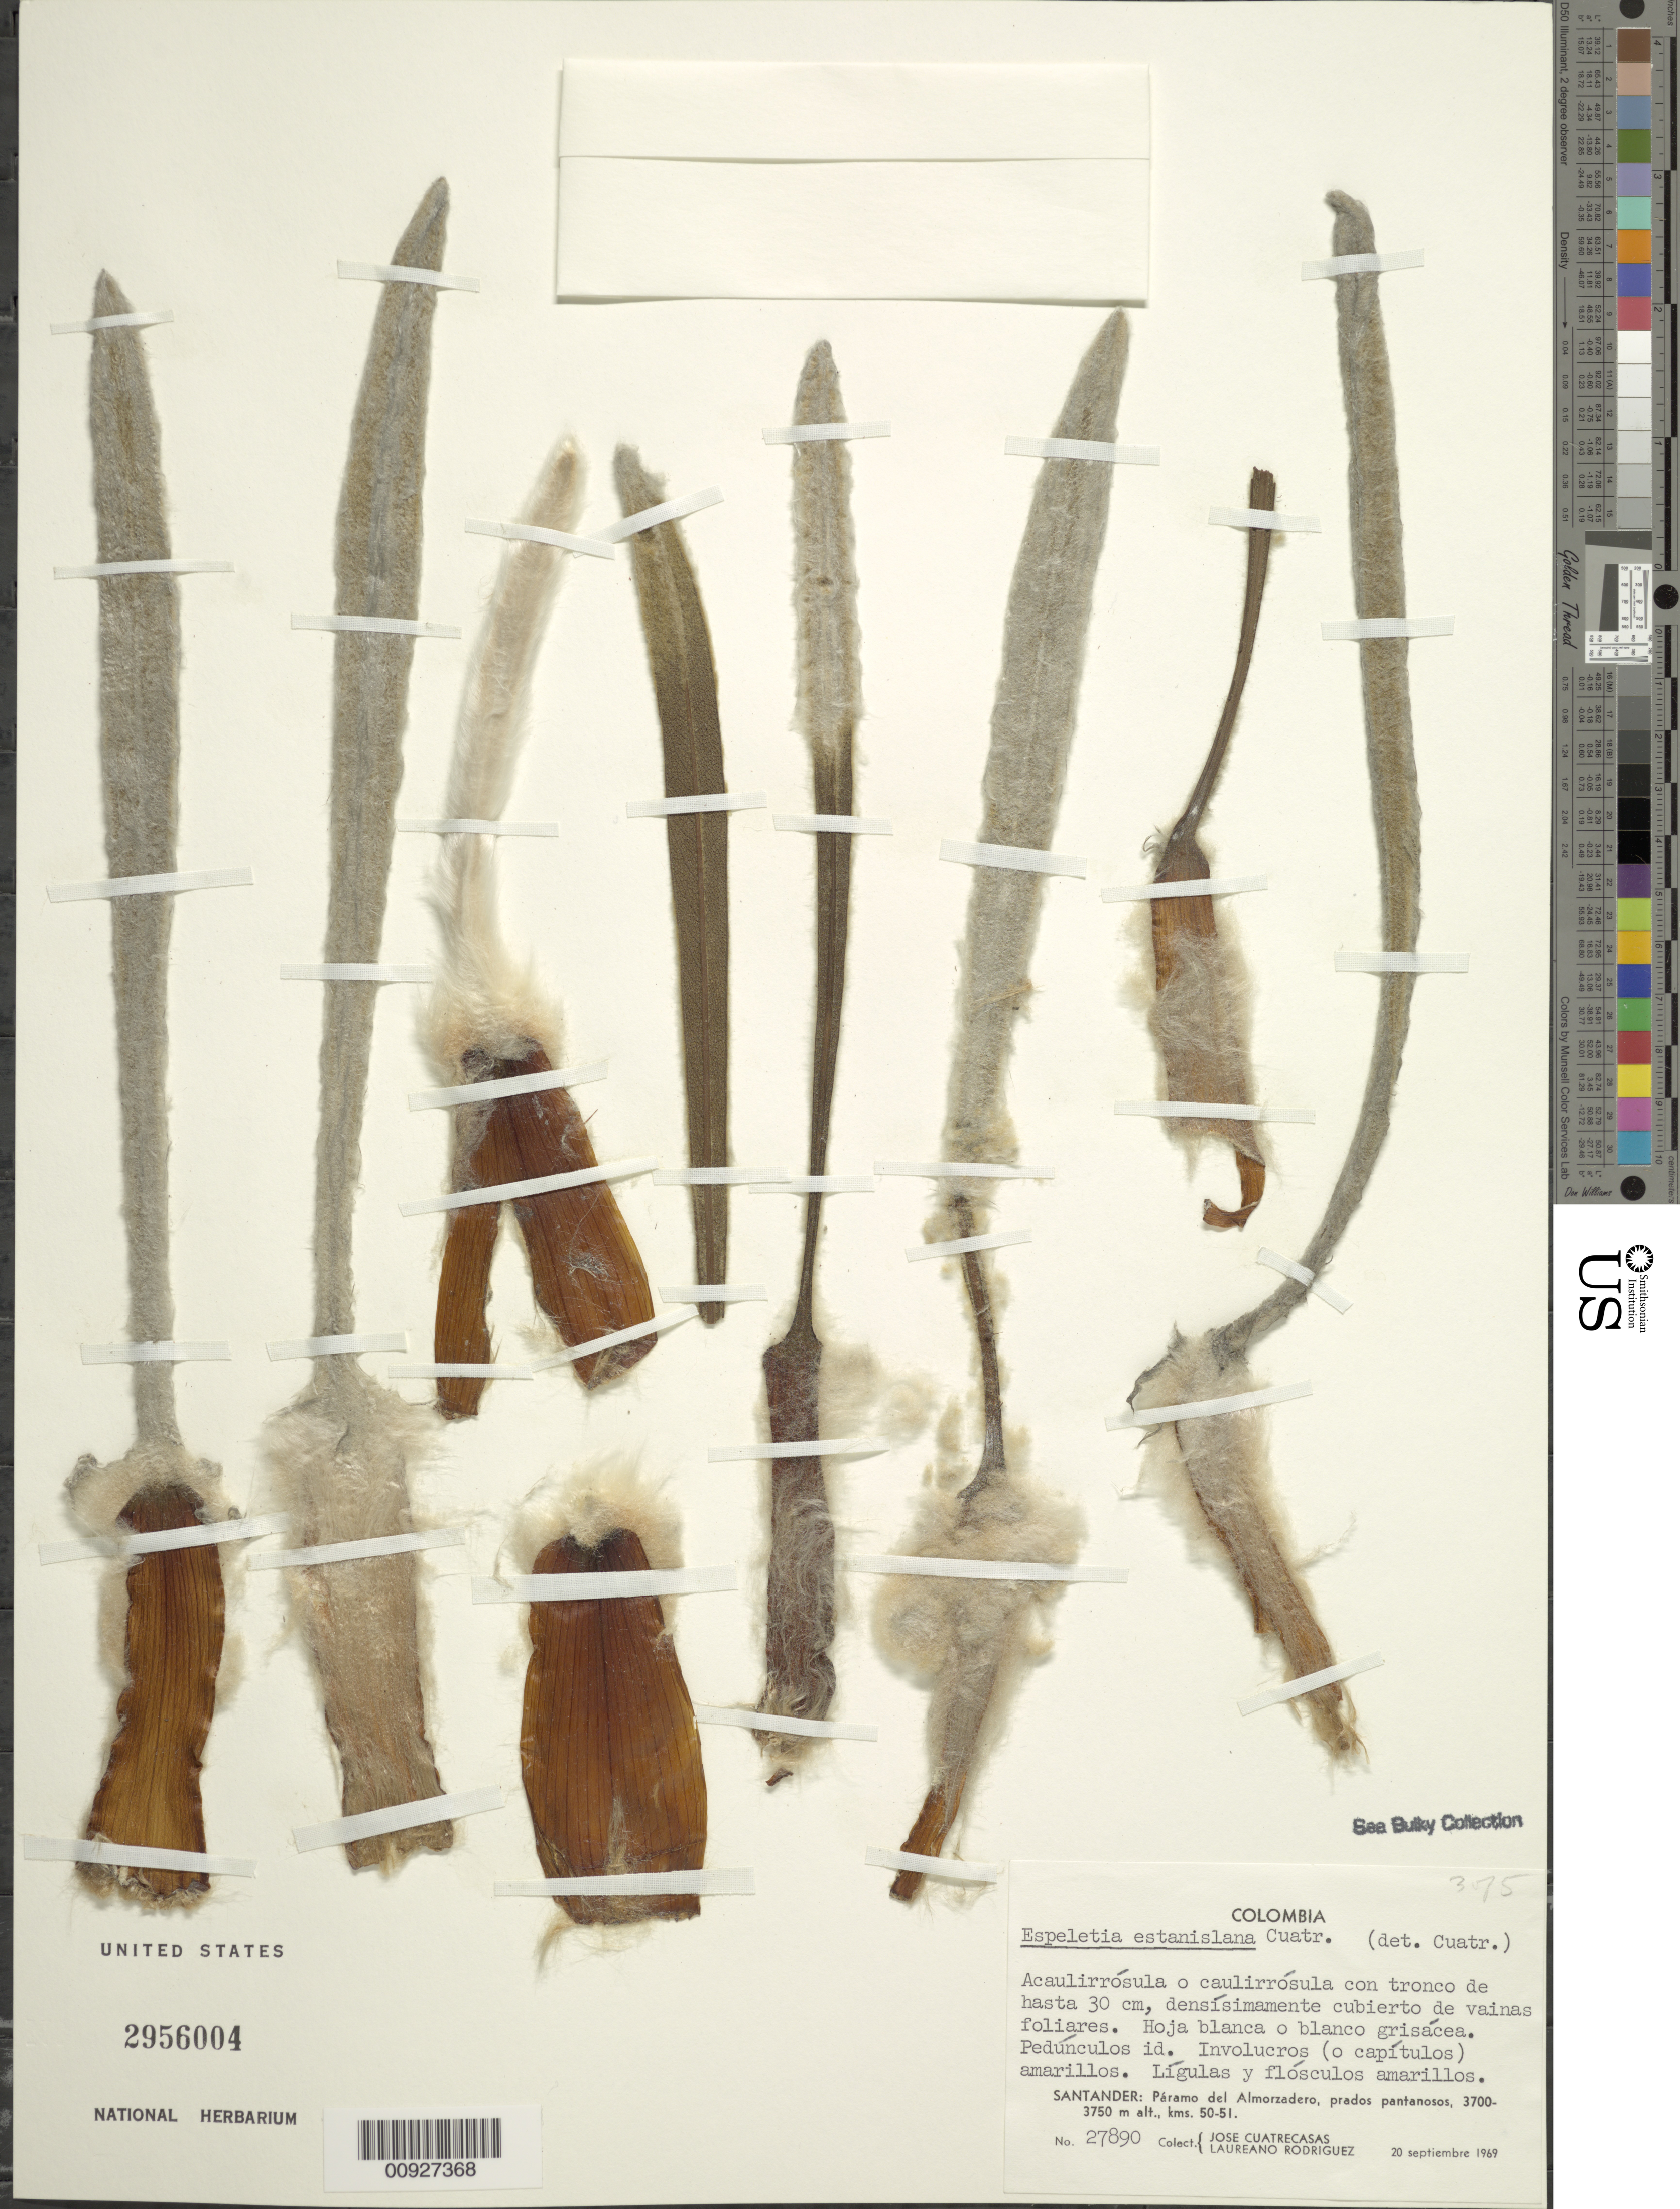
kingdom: Plantae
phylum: Tracheophyta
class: Magnoliopsida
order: Asterales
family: Asteraceae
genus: Espeletia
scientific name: Espeletia estanislana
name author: Cuatrec.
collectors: J. Cuatrecasas & L. Rodriguez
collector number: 27894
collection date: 1969-11-20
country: Colombia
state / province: Santander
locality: Páramo del Almorzadero. P. del Almorzadero, prados pantanosos, km 50-51.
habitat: Padros pantanosos.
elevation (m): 3700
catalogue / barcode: US 2956004